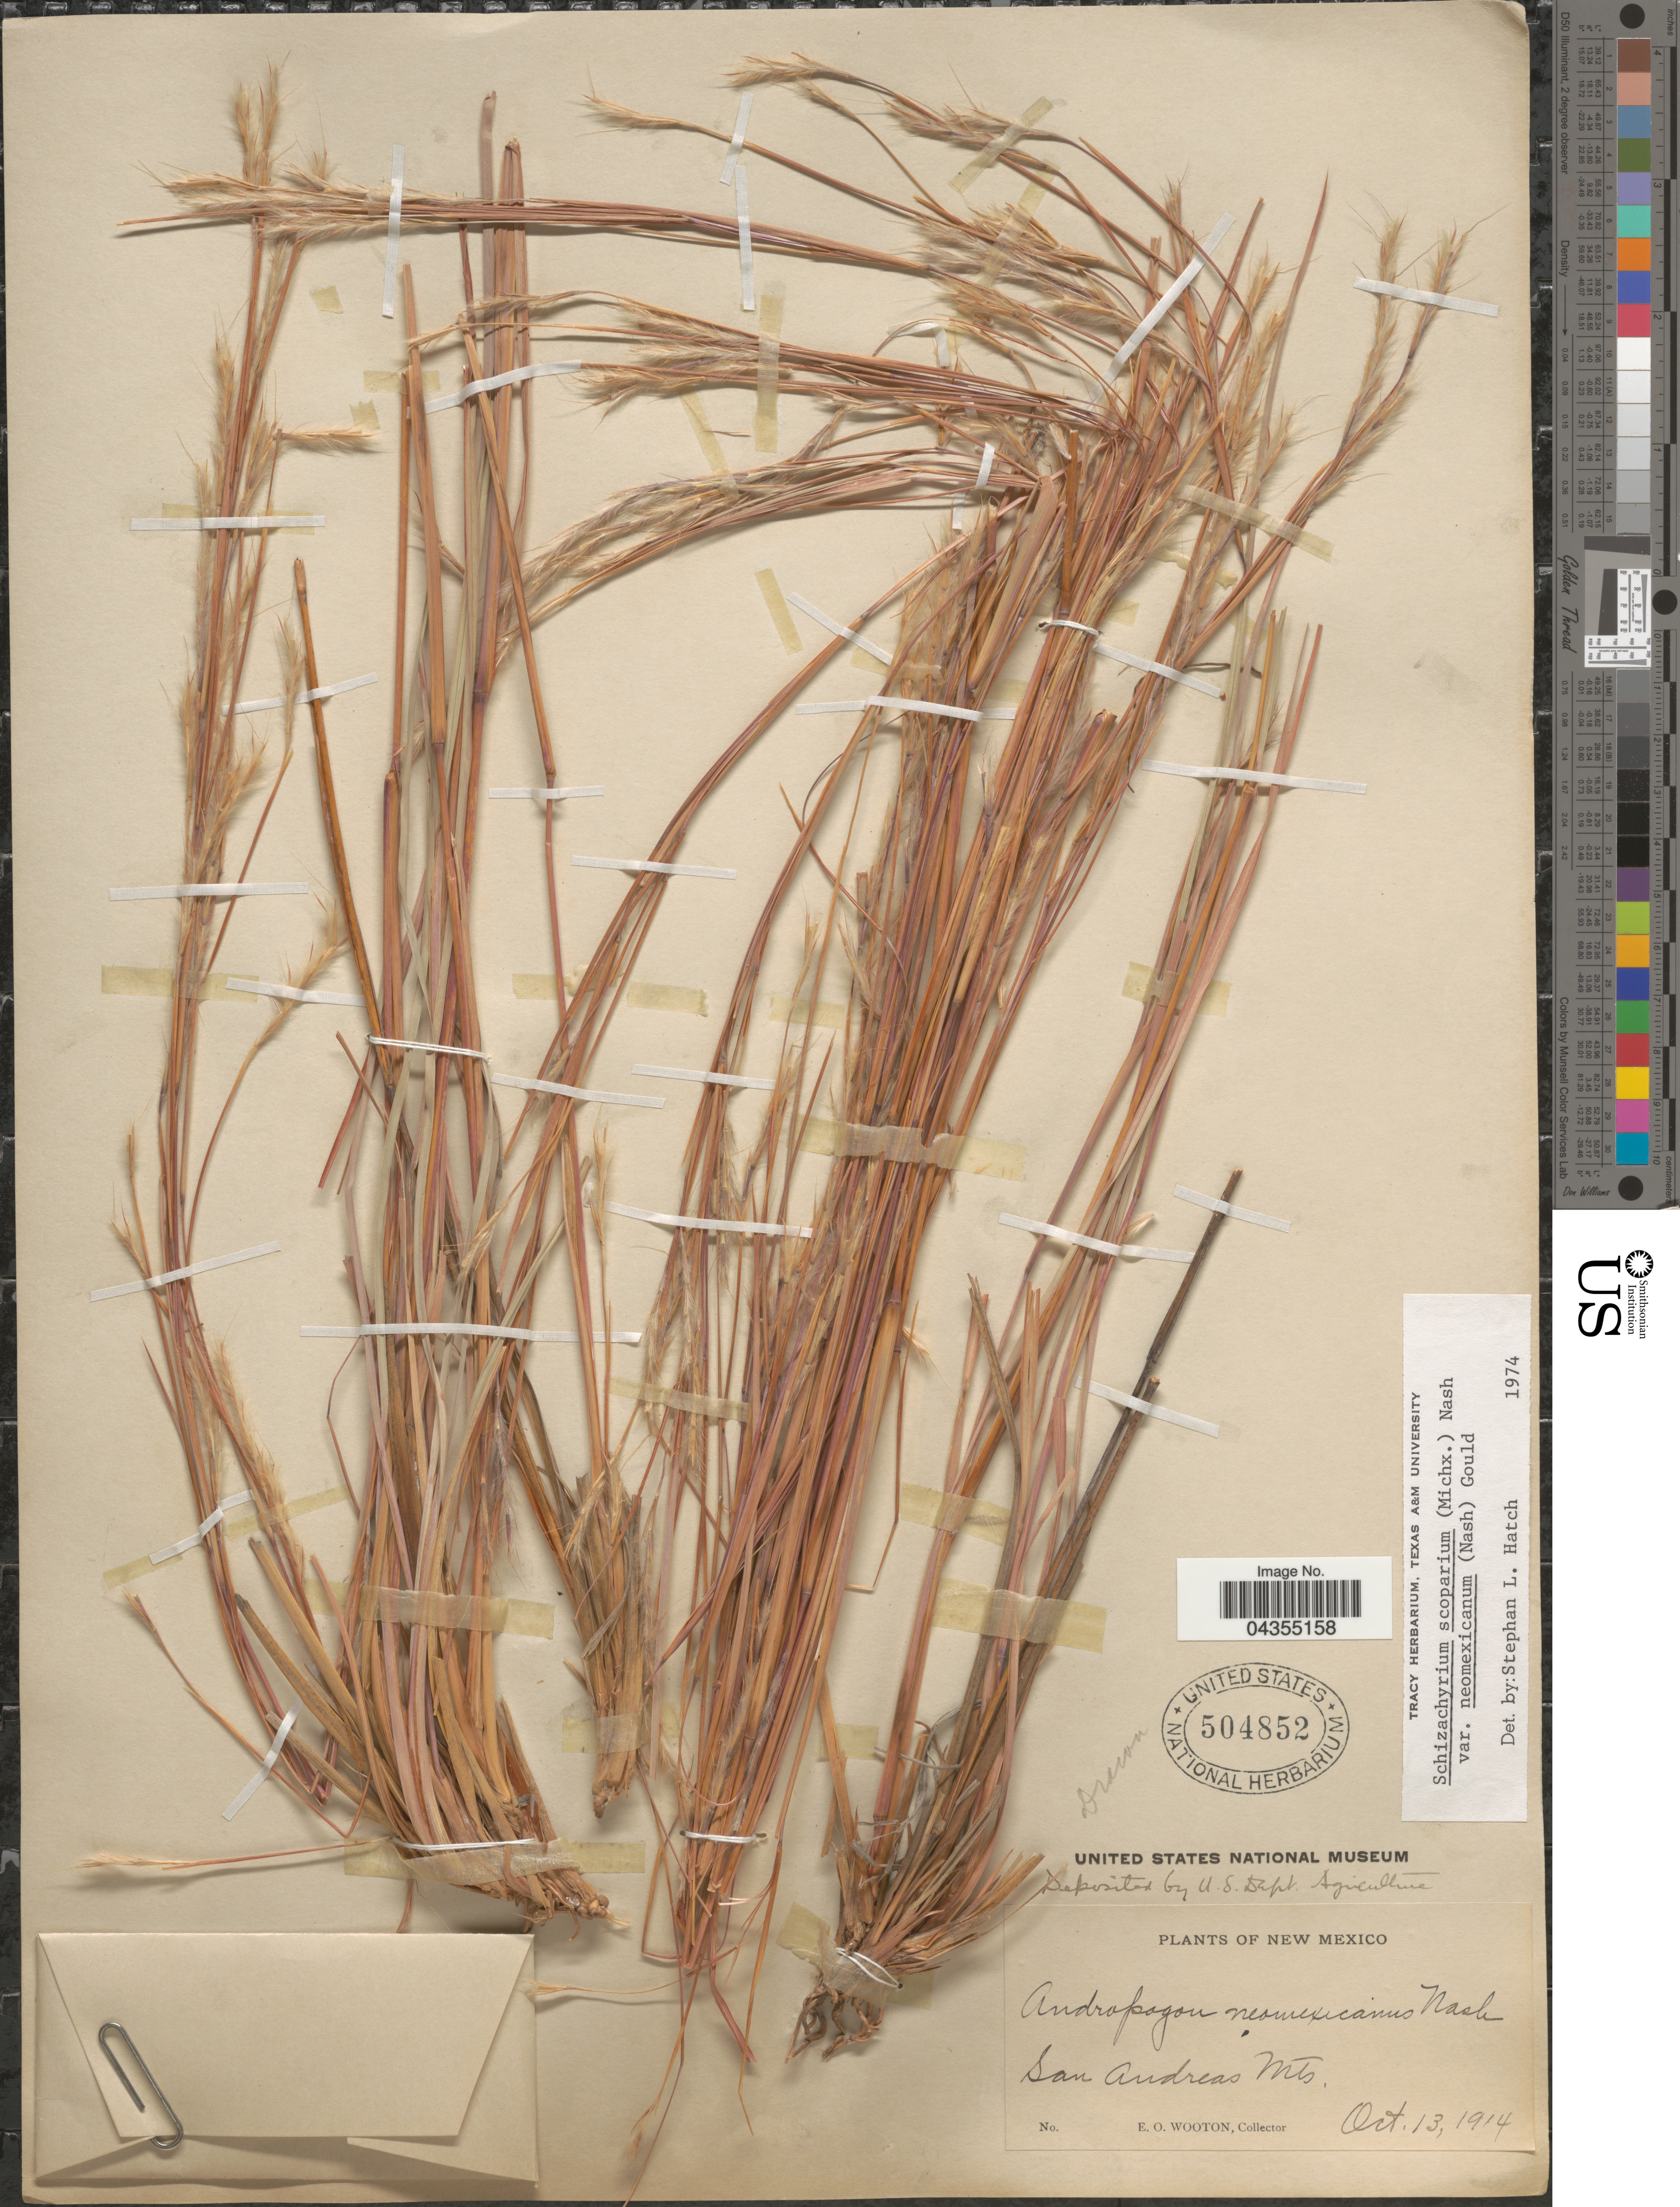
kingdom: Plantae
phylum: Tracheophyta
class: Liliopsida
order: Poales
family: Poaceae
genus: Schizachyrium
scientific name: Schizachyrium scoparium var. neomexicanum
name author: (Nash) Gould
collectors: E. O. Wooton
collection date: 1914-10-13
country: United States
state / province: New Mexico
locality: San Andreas Mts.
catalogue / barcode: US 504852